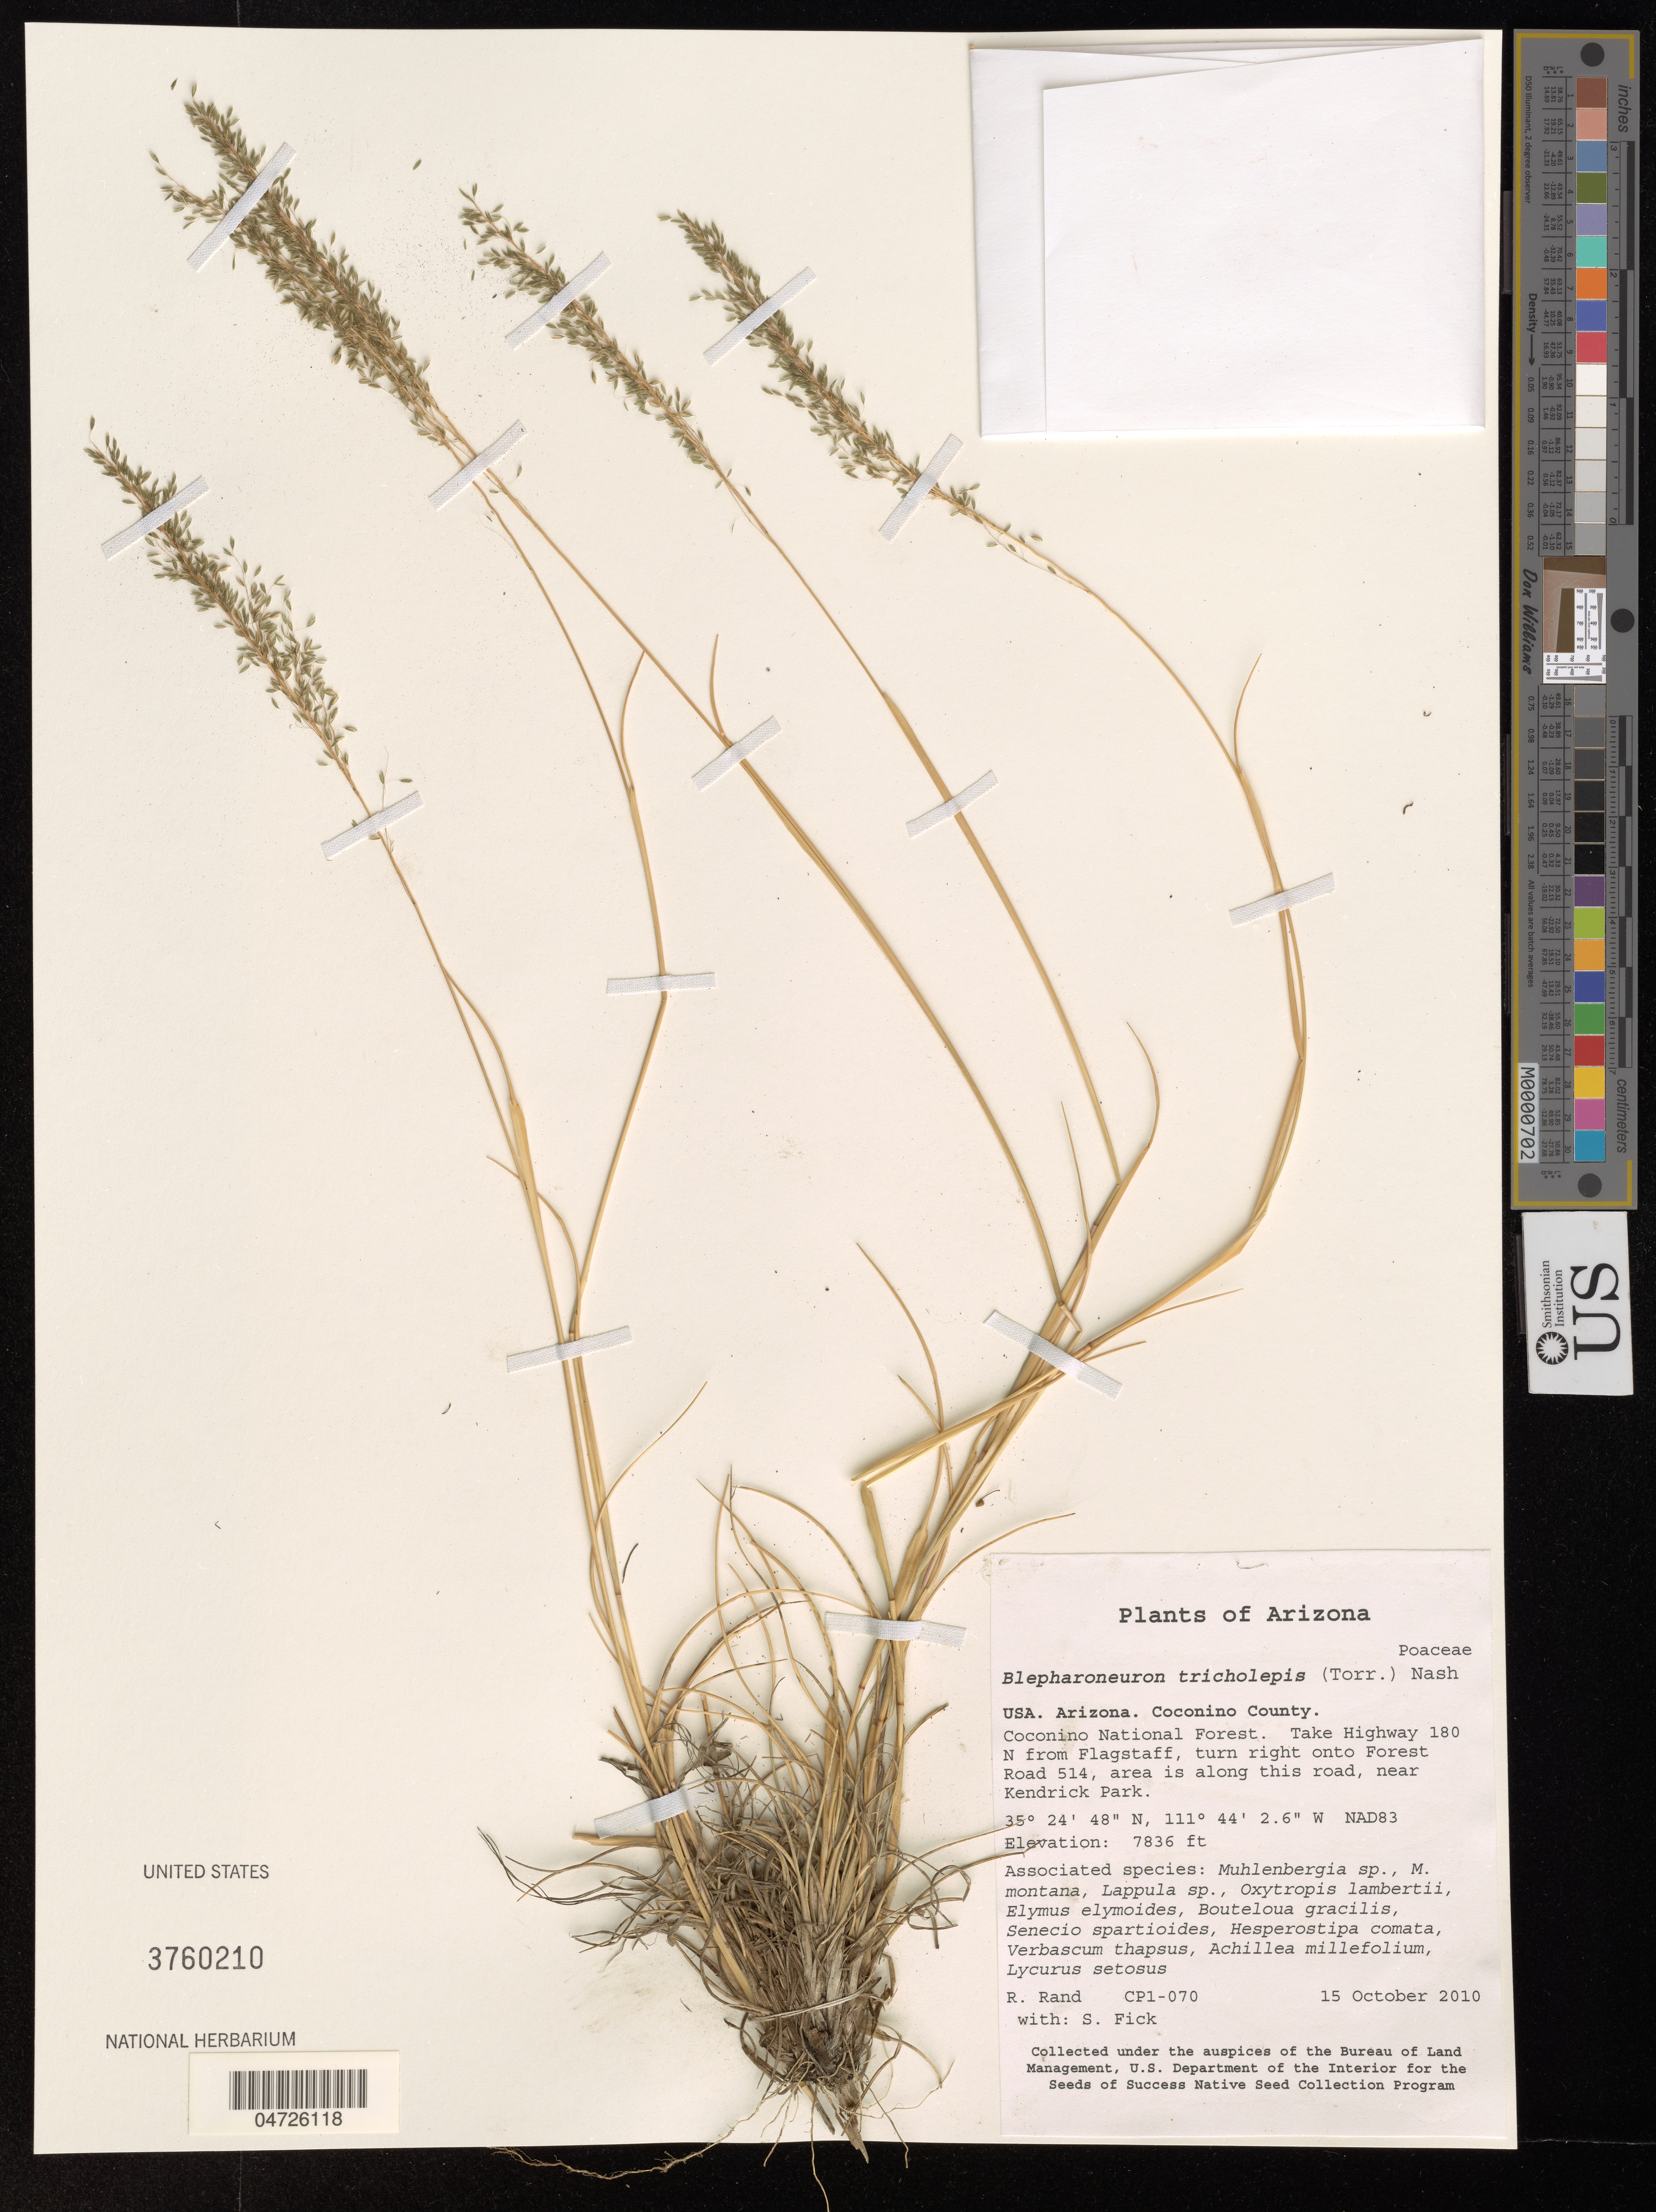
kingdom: Plantae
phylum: Tracheophyta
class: Liliopsida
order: Poales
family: Poaceae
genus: Blepharoneuron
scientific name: Blepharoneuron tricholepis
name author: (Torr.) Nash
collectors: R. Rand & S. Fick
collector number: CP1-070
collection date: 2010-10-15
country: United States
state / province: Arizona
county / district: Coconino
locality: Coconino County. Coconino National Forest. Take Highway 180 N from Flagstaff, turn right onto Forest Road 514, area is along this road, near Kendrick Park. NAD83.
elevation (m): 2388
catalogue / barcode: US 3760210